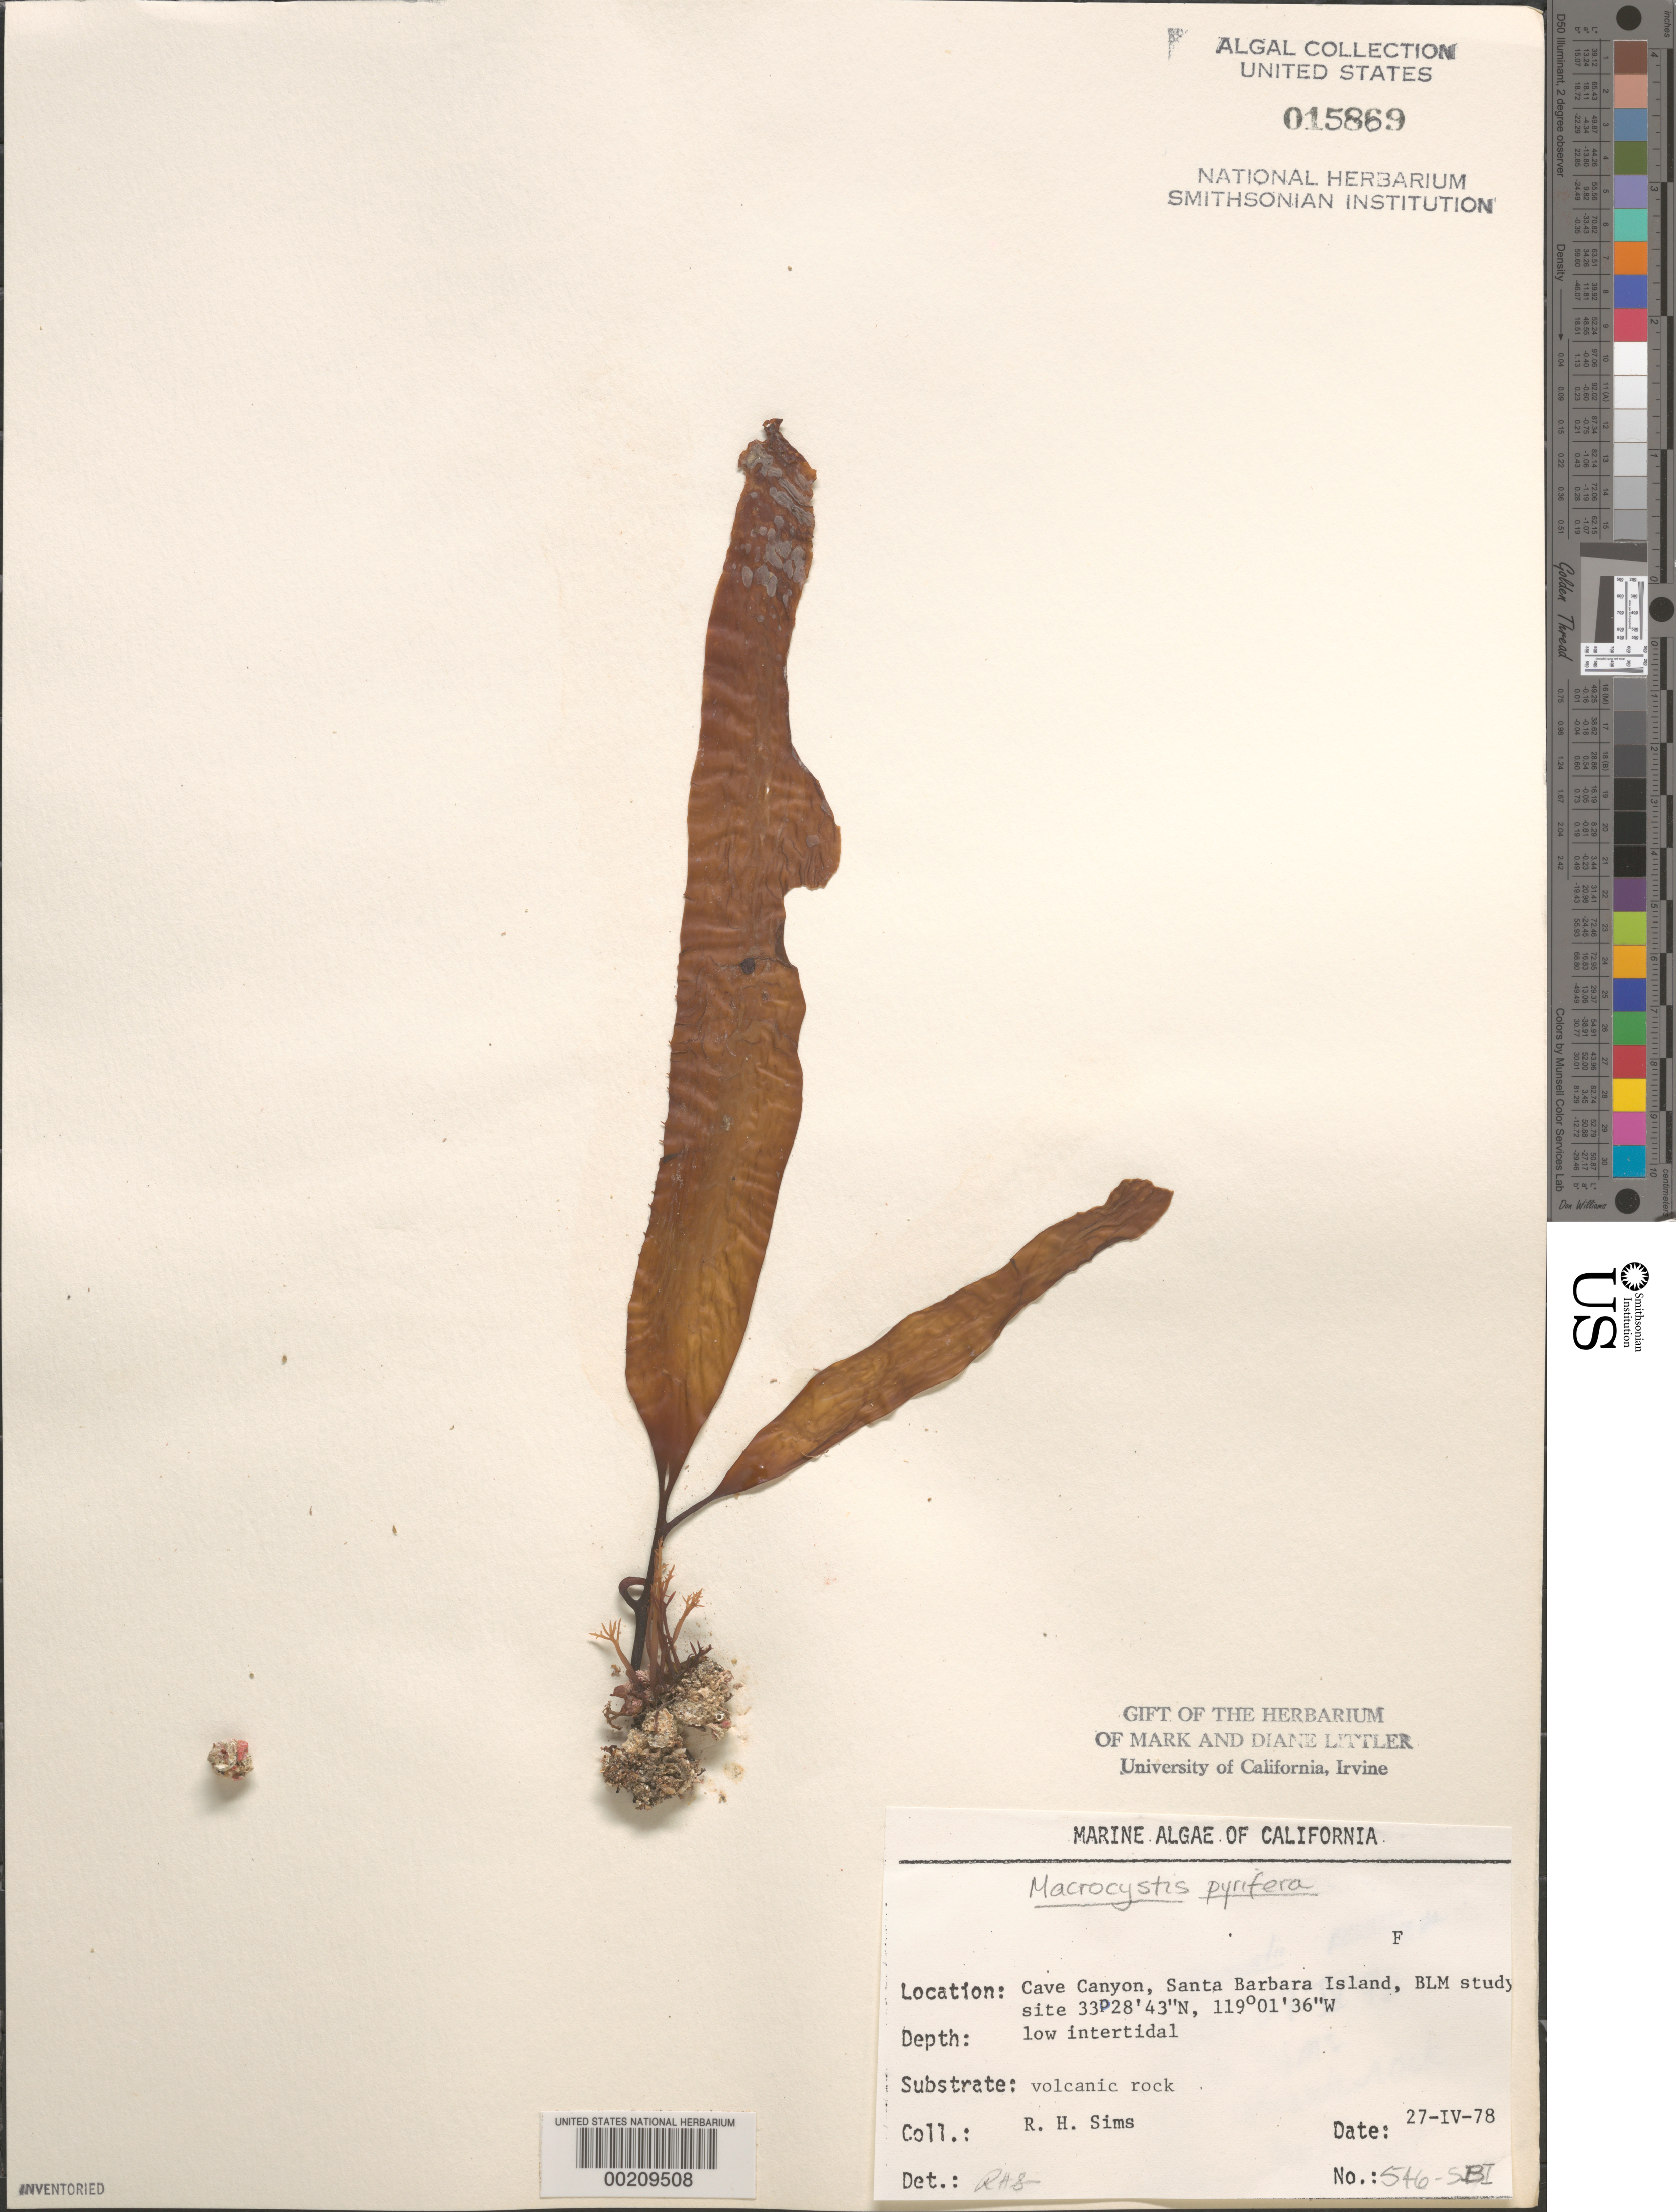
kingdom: Chromista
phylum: Ochrophyta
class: Phaeophyceae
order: Laminariales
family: Laminariaceae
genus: Macrocystis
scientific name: Macrocystis pyrifera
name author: (L.) C. Agardh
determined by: Sims, Robert H.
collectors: R. H. Sims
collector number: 546-SBI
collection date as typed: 27 Apr 1978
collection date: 1978-04-27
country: United States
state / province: California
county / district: Santa Barbara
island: Santa Barbara Island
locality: Cave Canyon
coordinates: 33 28' 43" N, 119 01' 36" W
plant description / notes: BLM-SOCALBIGHT Rocky Intertidal Survey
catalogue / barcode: US 15869